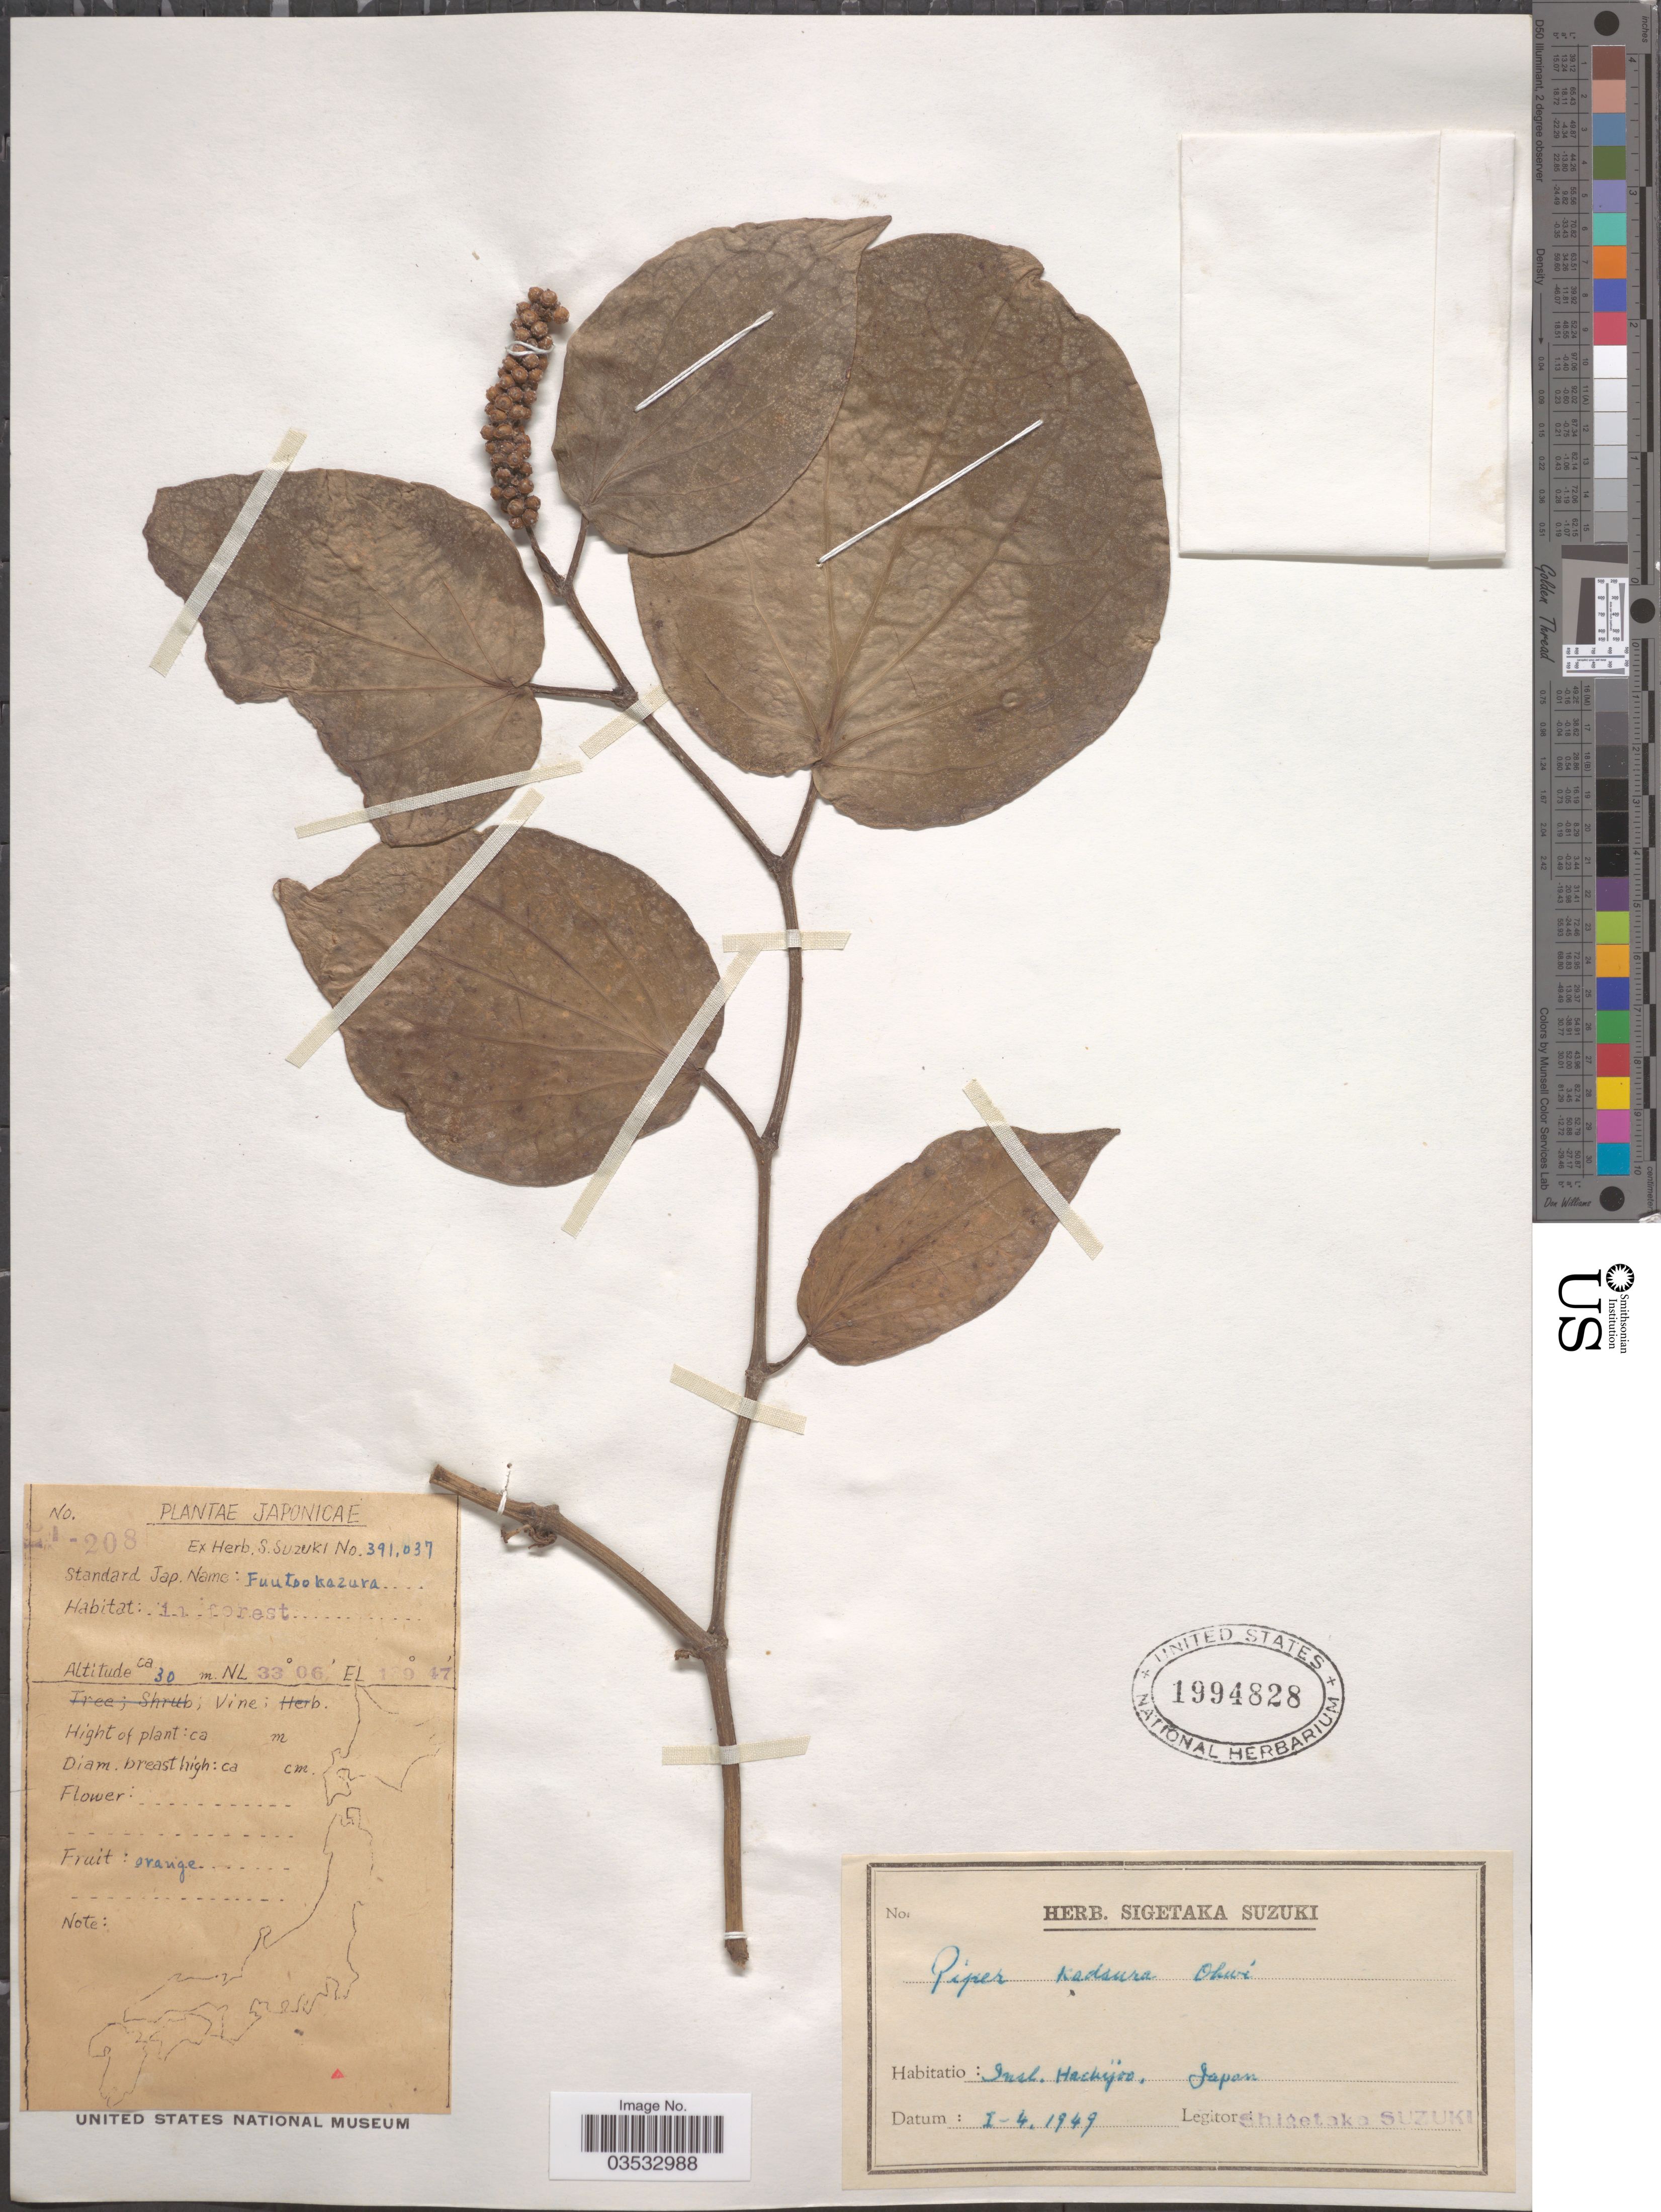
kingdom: Plantae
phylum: Tracheophyta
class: Magnoliopsida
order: Piperales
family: Piperaceae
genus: Piper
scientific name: Piper kadsura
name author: (Choisy) Ohwi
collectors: S. Suzuki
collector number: SI-208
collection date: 1949-04-01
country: Japan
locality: Insl. Hachijoo.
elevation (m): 30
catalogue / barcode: US 1994828